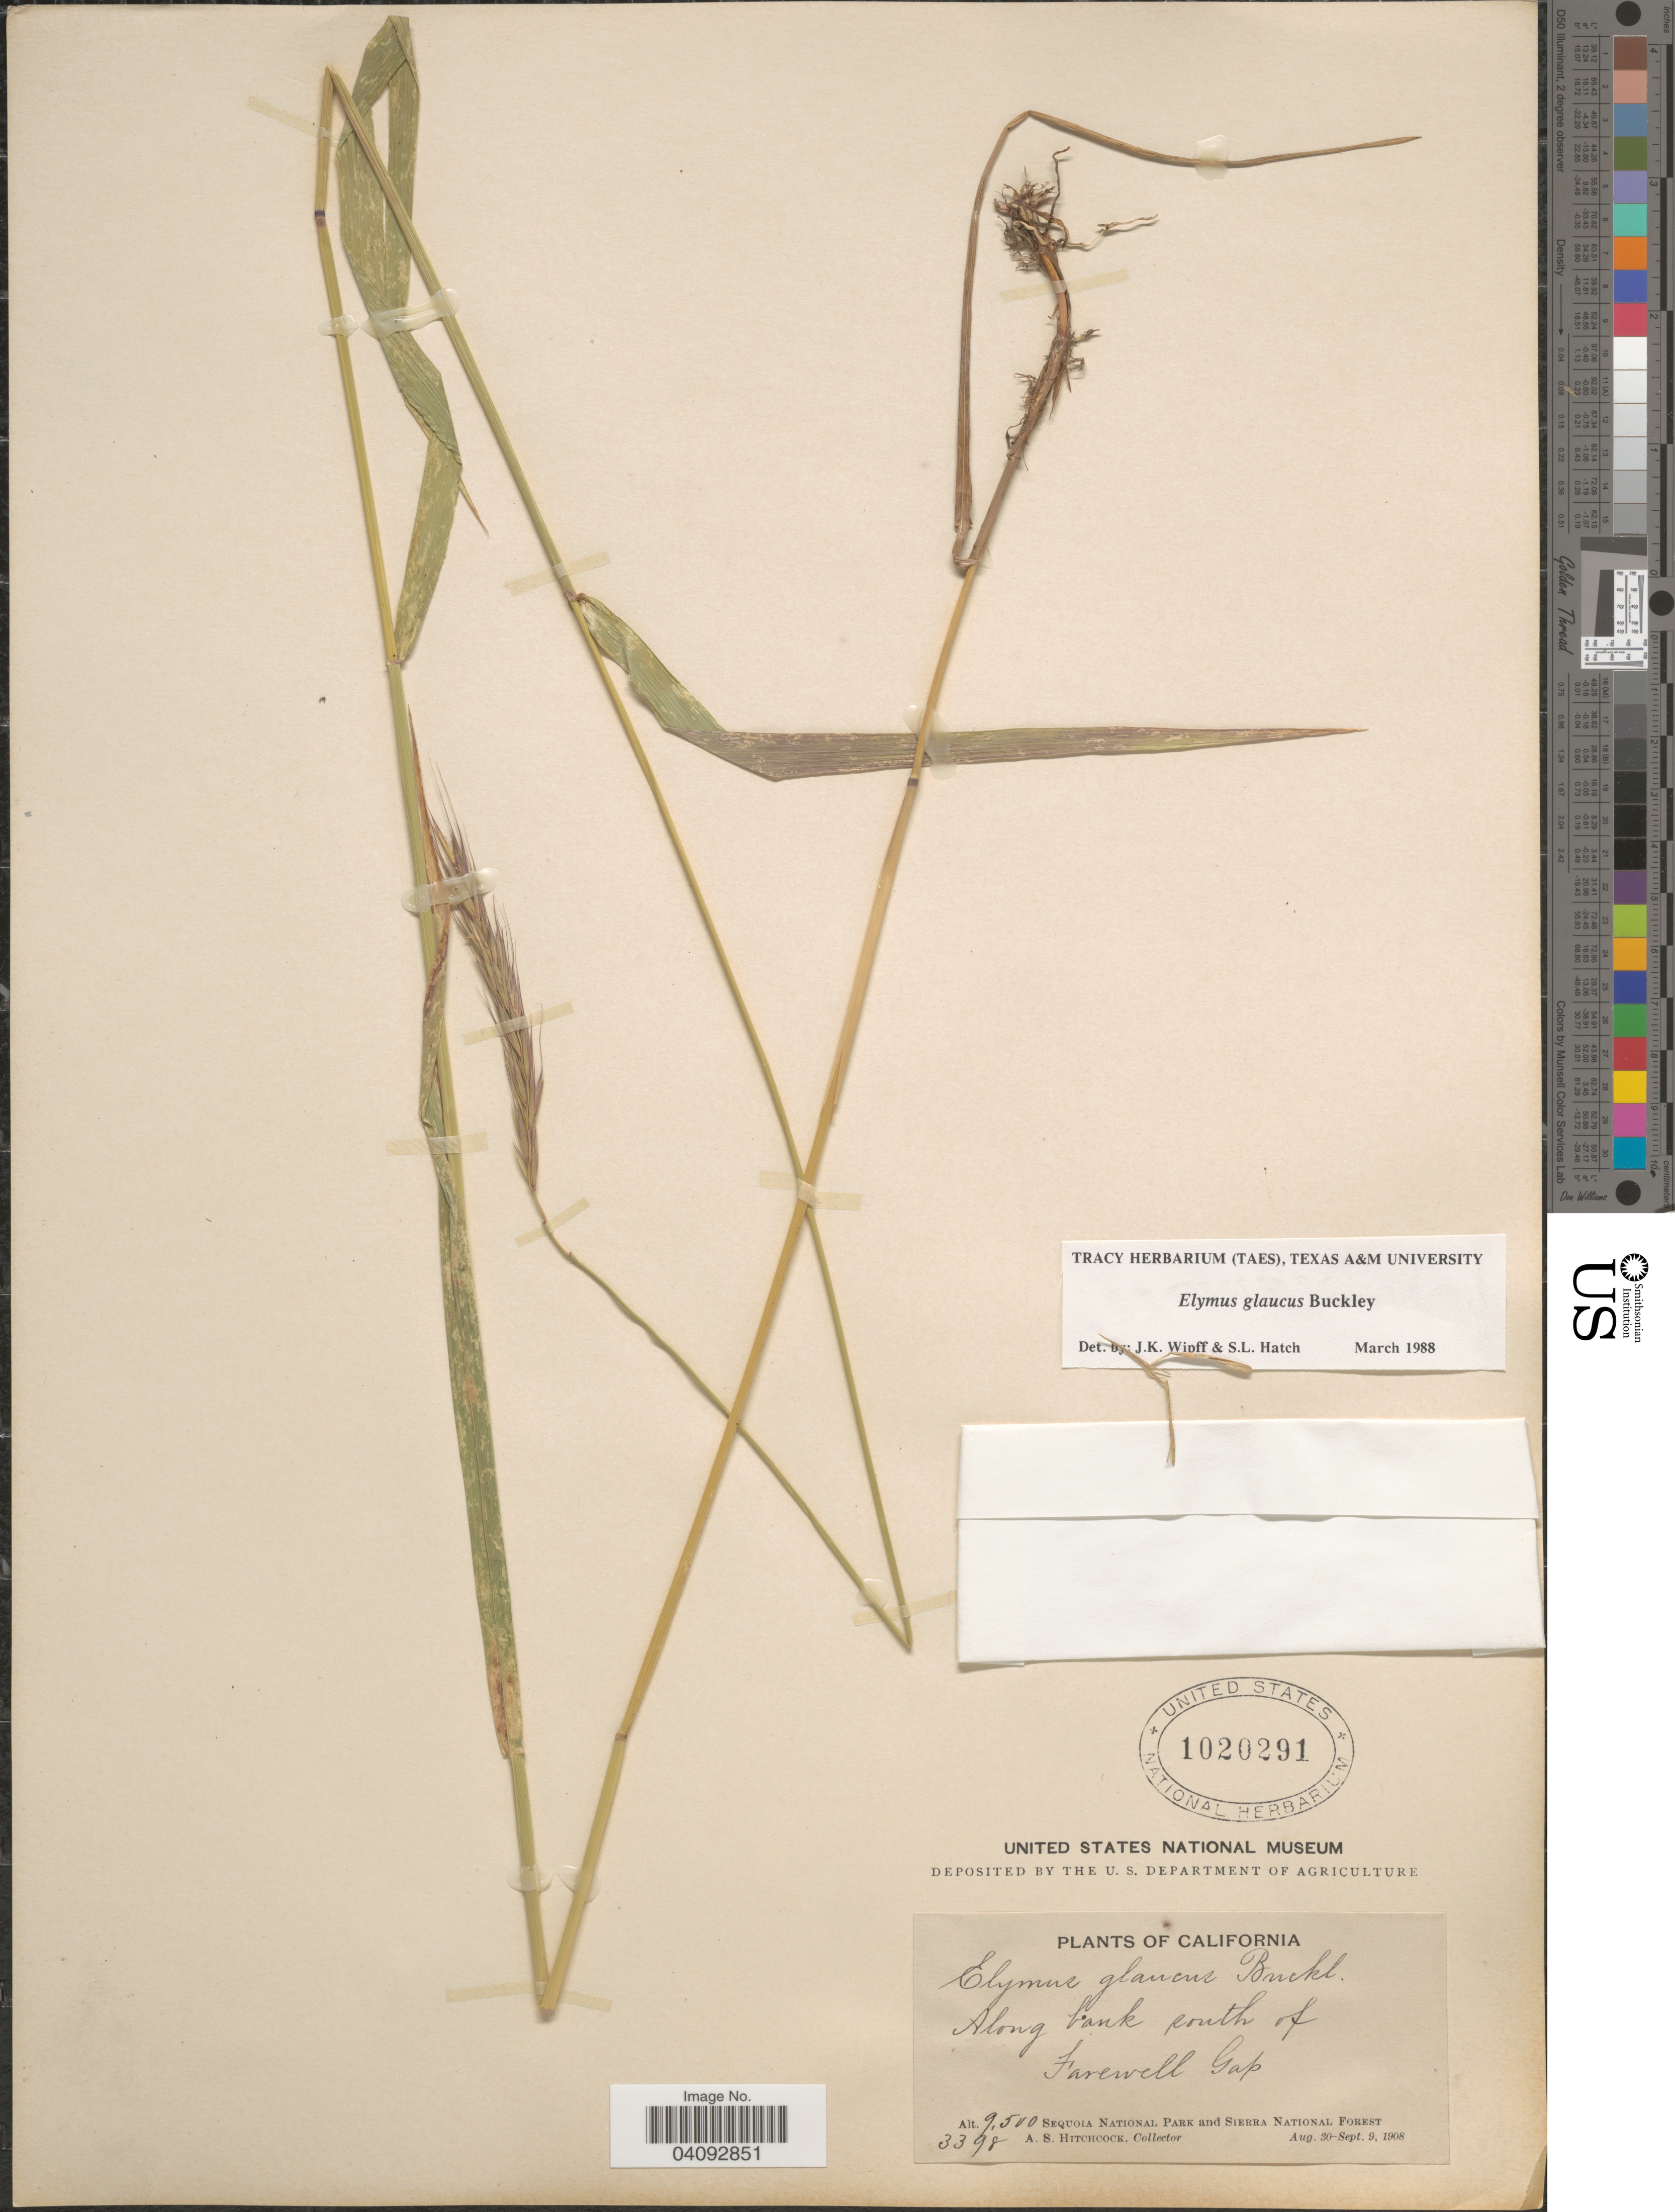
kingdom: Plantae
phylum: Tracheophyta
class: Liliopsida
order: Poales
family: Poaceae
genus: Elymus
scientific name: Elymus glaucus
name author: Buckley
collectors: A. S. Hitchcock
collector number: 3398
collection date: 1908-08-30/1908-09-09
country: United States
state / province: California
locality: Along bank south of Farewell Gap. Sequoia National Park and Sierra National Forest.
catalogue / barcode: US 1020291